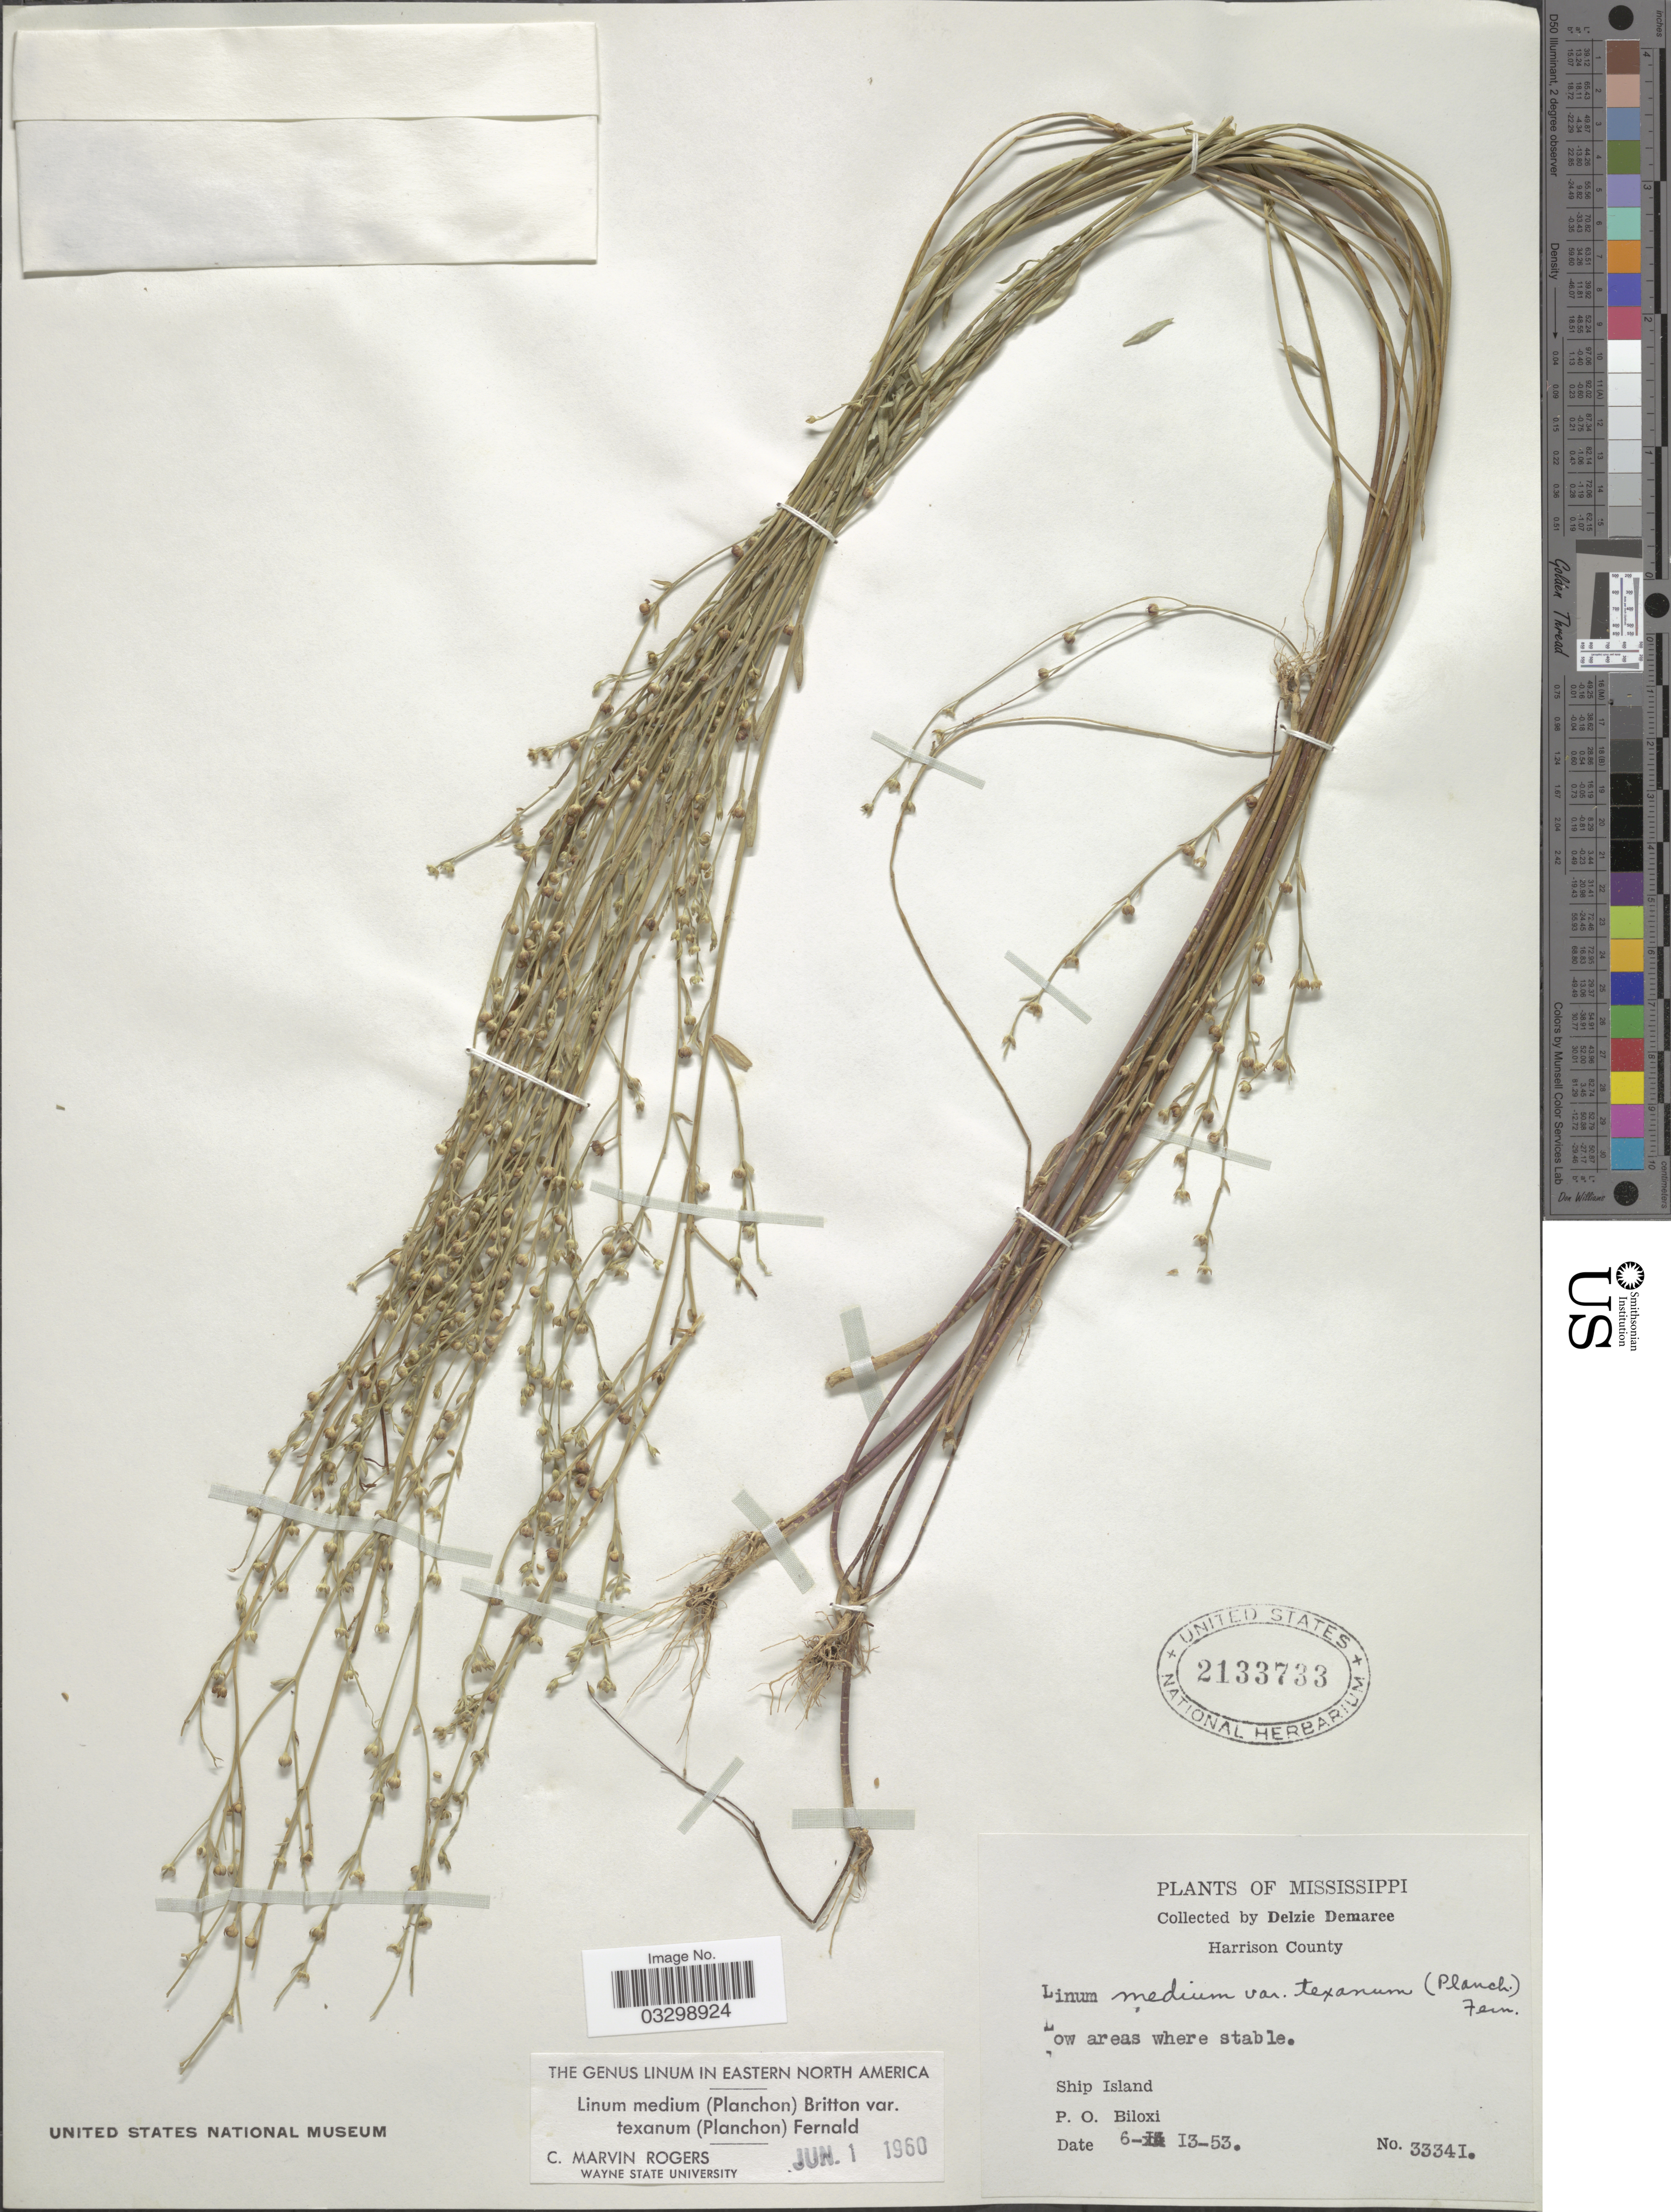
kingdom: Plantae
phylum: Tracheophyta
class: Magnoliopsida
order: Malpighiales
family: Linaceae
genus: Linum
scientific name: Linum medium var. texanum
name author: (Planch.) Fernald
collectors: D. Demaree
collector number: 33341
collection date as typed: Transcribed d/m/y: 13/6/53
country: United States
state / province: Mississippi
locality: Harrison County, Ship Island, P.O. Biloxi.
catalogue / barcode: US 2133733